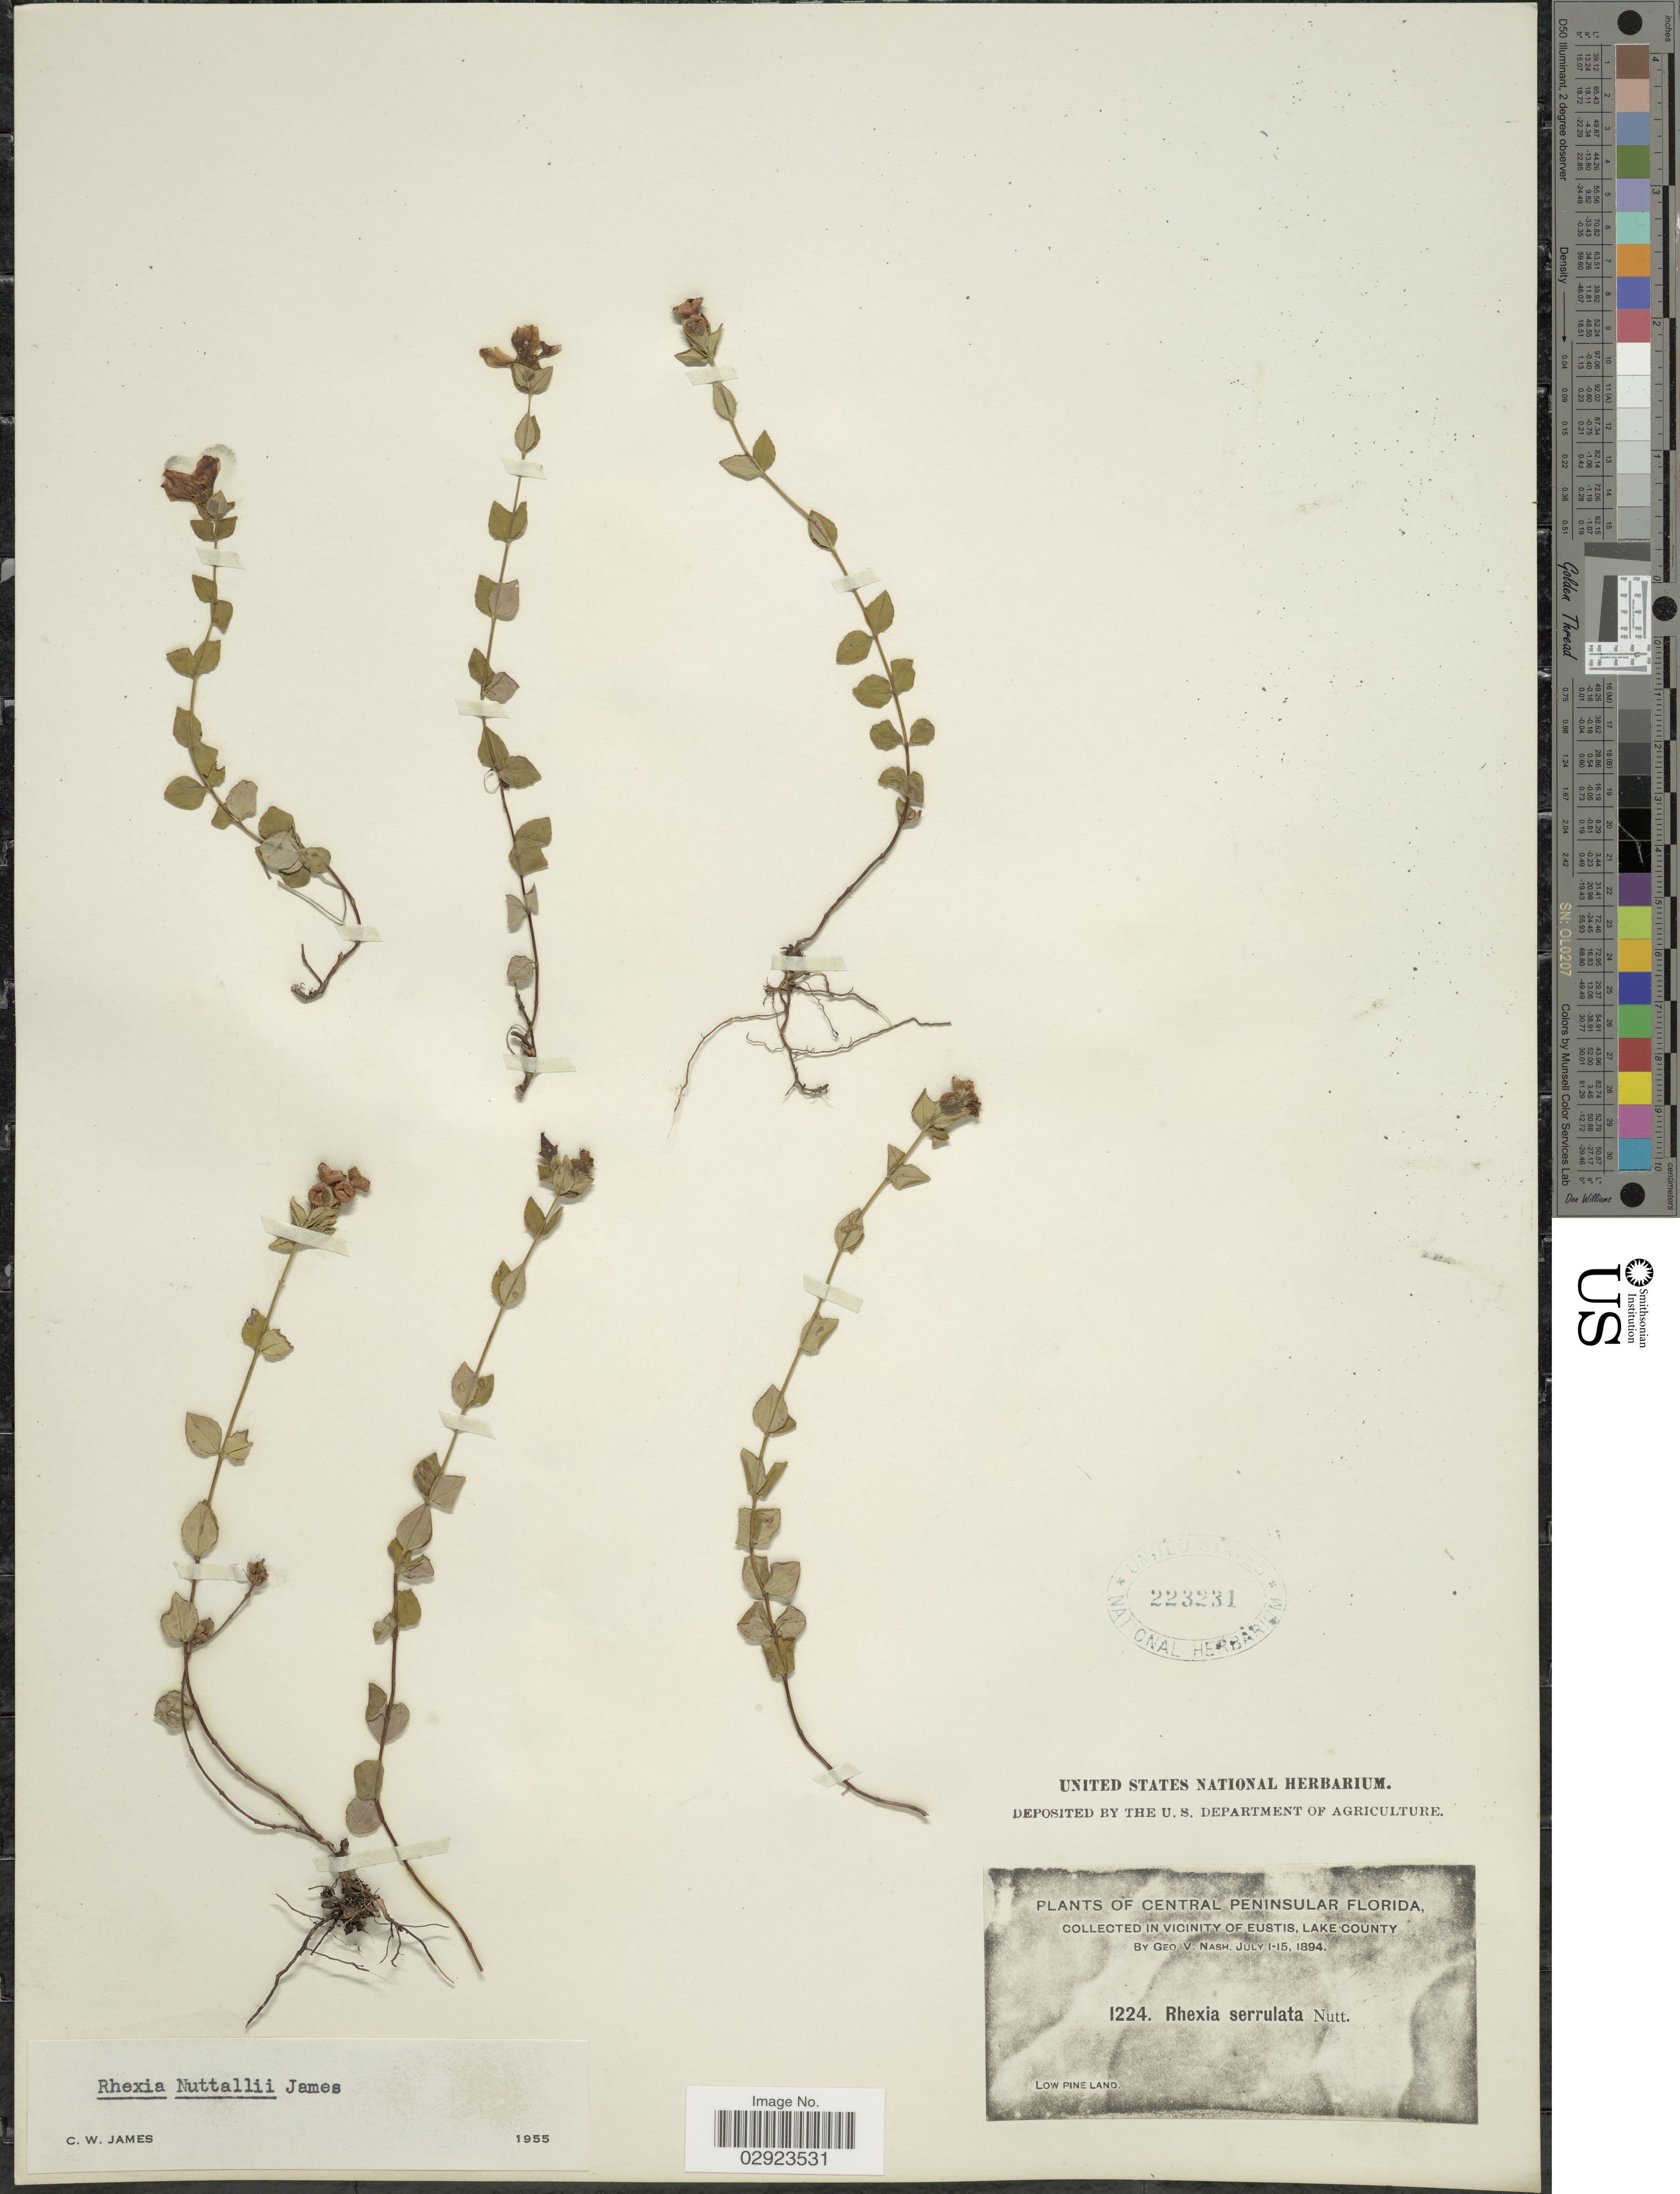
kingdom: Plantae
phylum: Tracheophyta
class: Magnoliopsida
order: Myrtales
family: Melastomataceae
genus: Rhexia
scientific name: Rhexia nuttallii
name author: C.W. James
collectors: G. V. Nash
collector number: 1224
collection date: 1894-07-01/1894-07-15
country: United States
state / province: Florida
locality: Central Peninsular Florida. In vicinity of Eustis, Lake County.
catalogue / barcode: US 223231